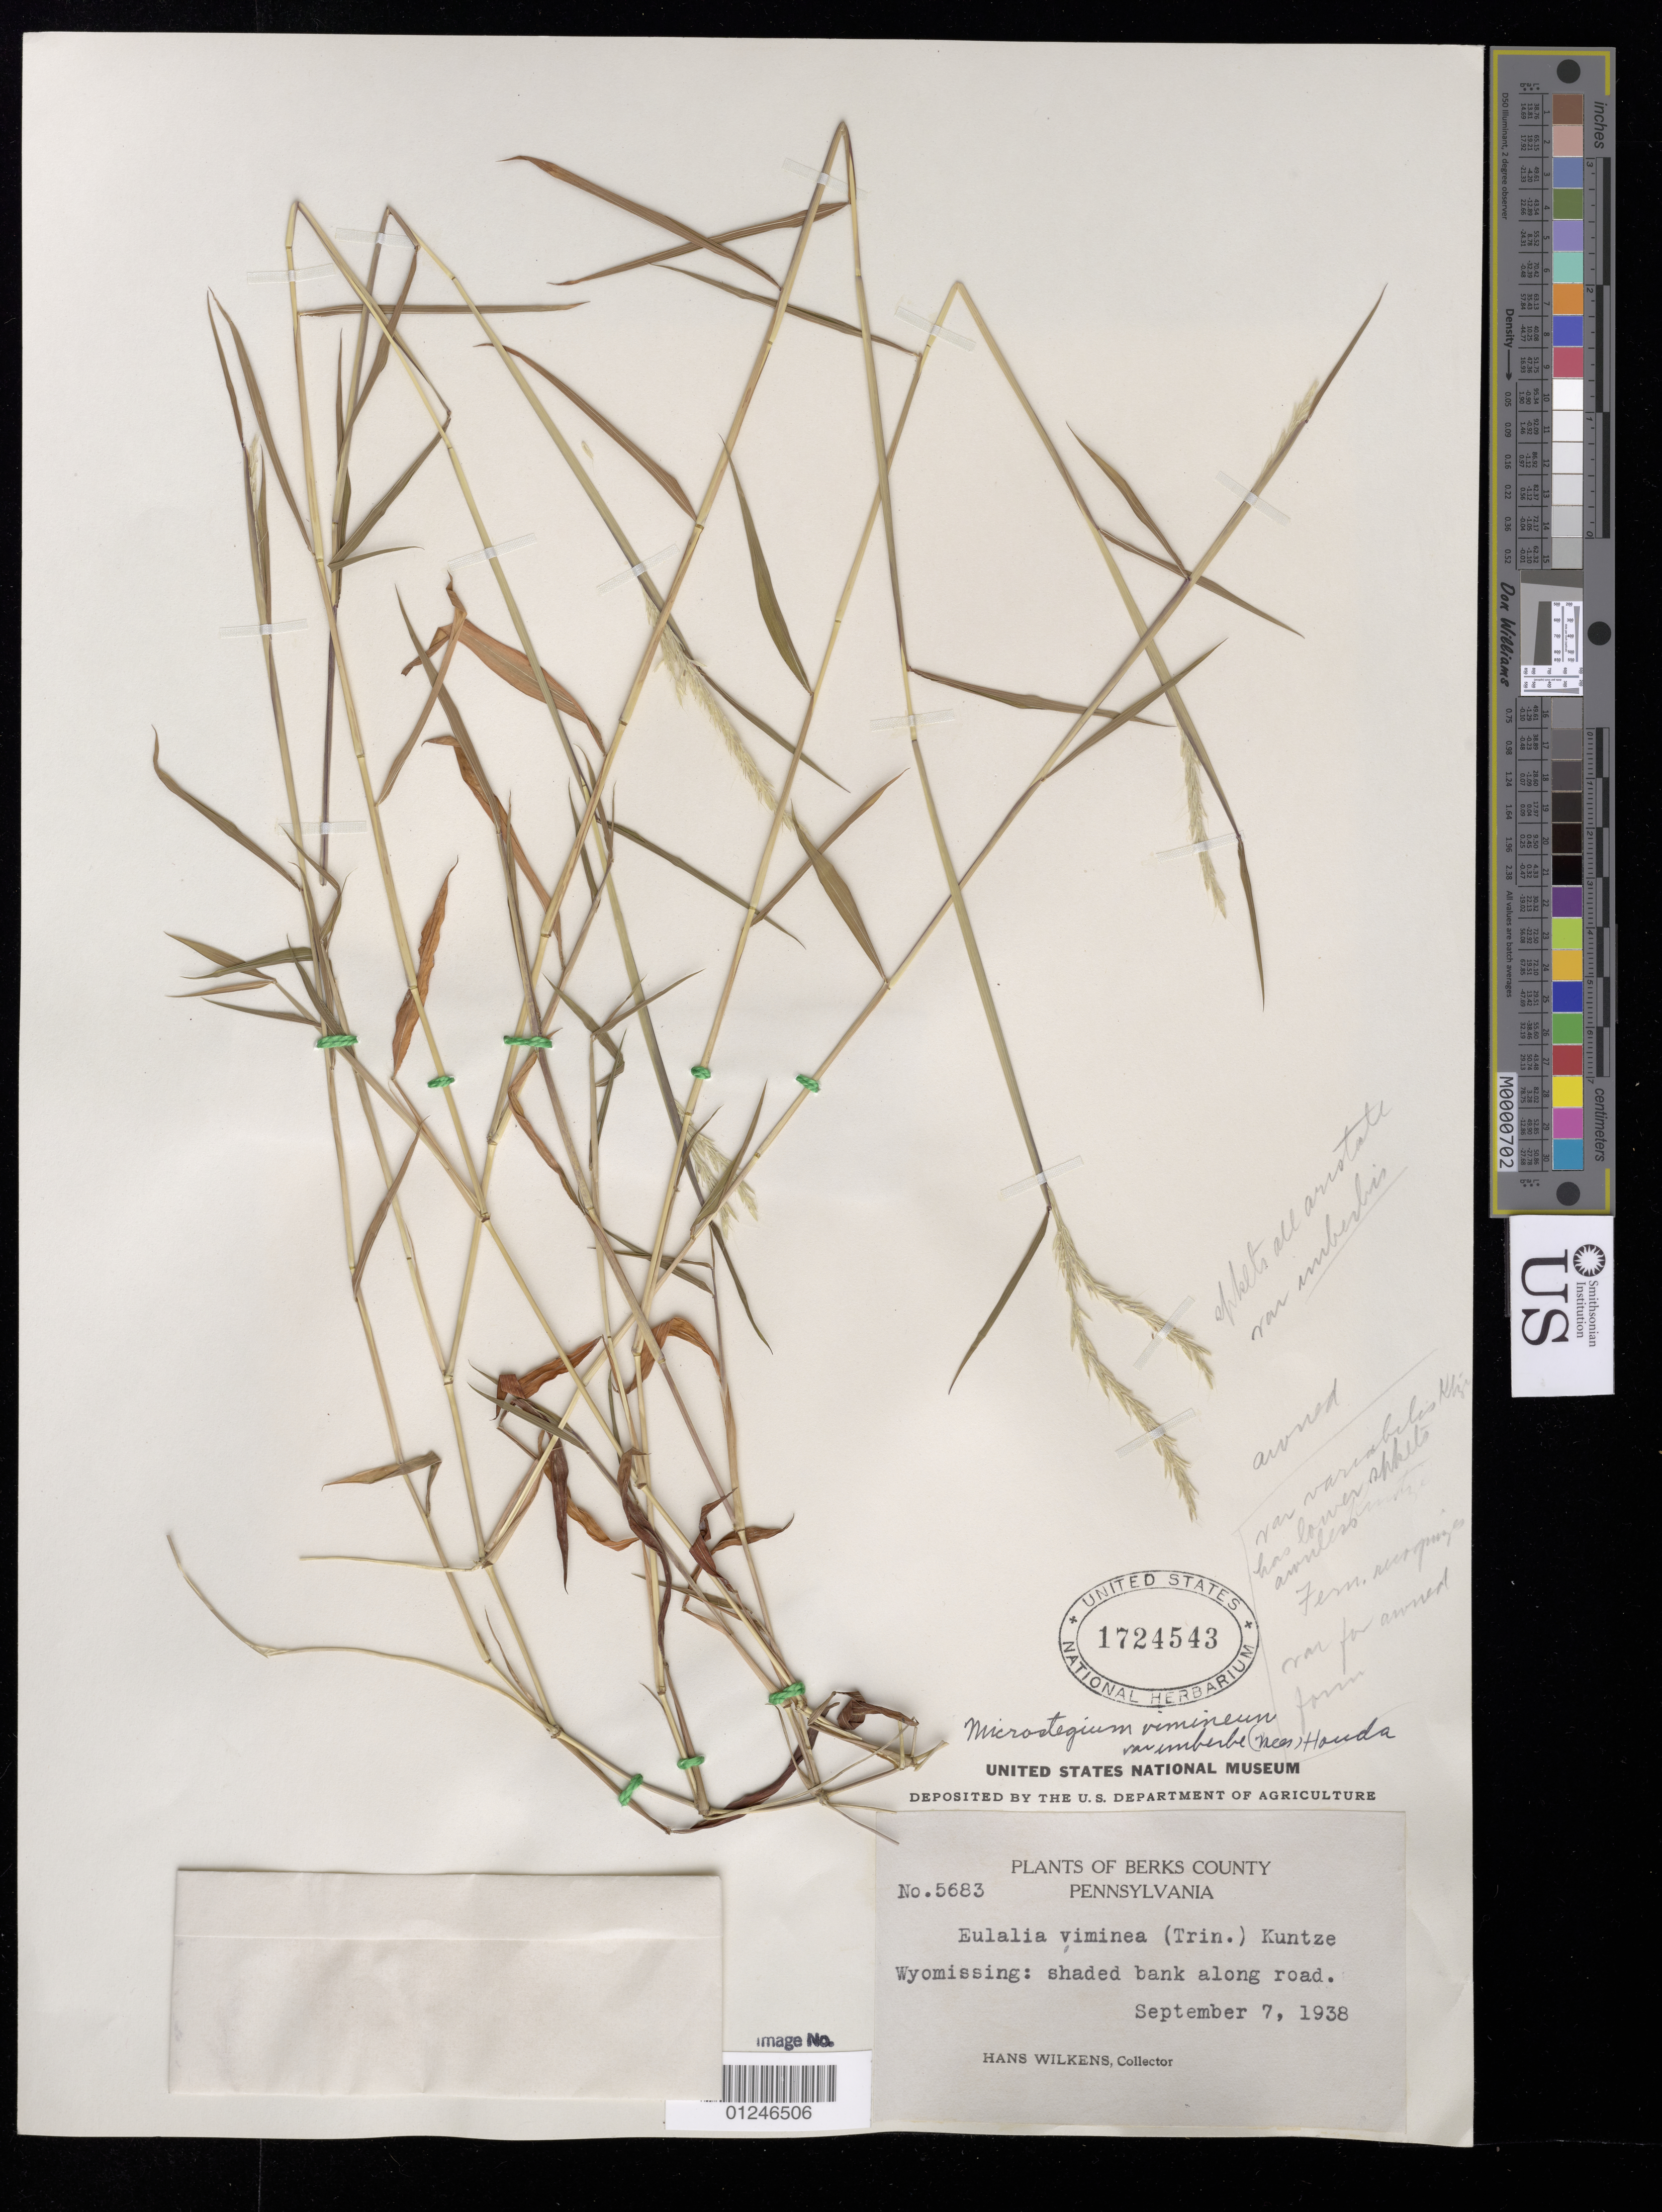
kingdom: Plantae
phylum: Tracheophyta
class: Liliopsida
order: Poales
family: Poaceae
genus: Microstegium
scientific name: Microstegium vimineum var. imberbe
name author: (Steud.) Honda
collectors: H. Wilkens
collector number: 5683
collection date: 1938-09-07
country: United States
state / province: Pennsylvania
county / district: Berks County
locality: shaded bank along road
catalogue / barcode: US 1724543